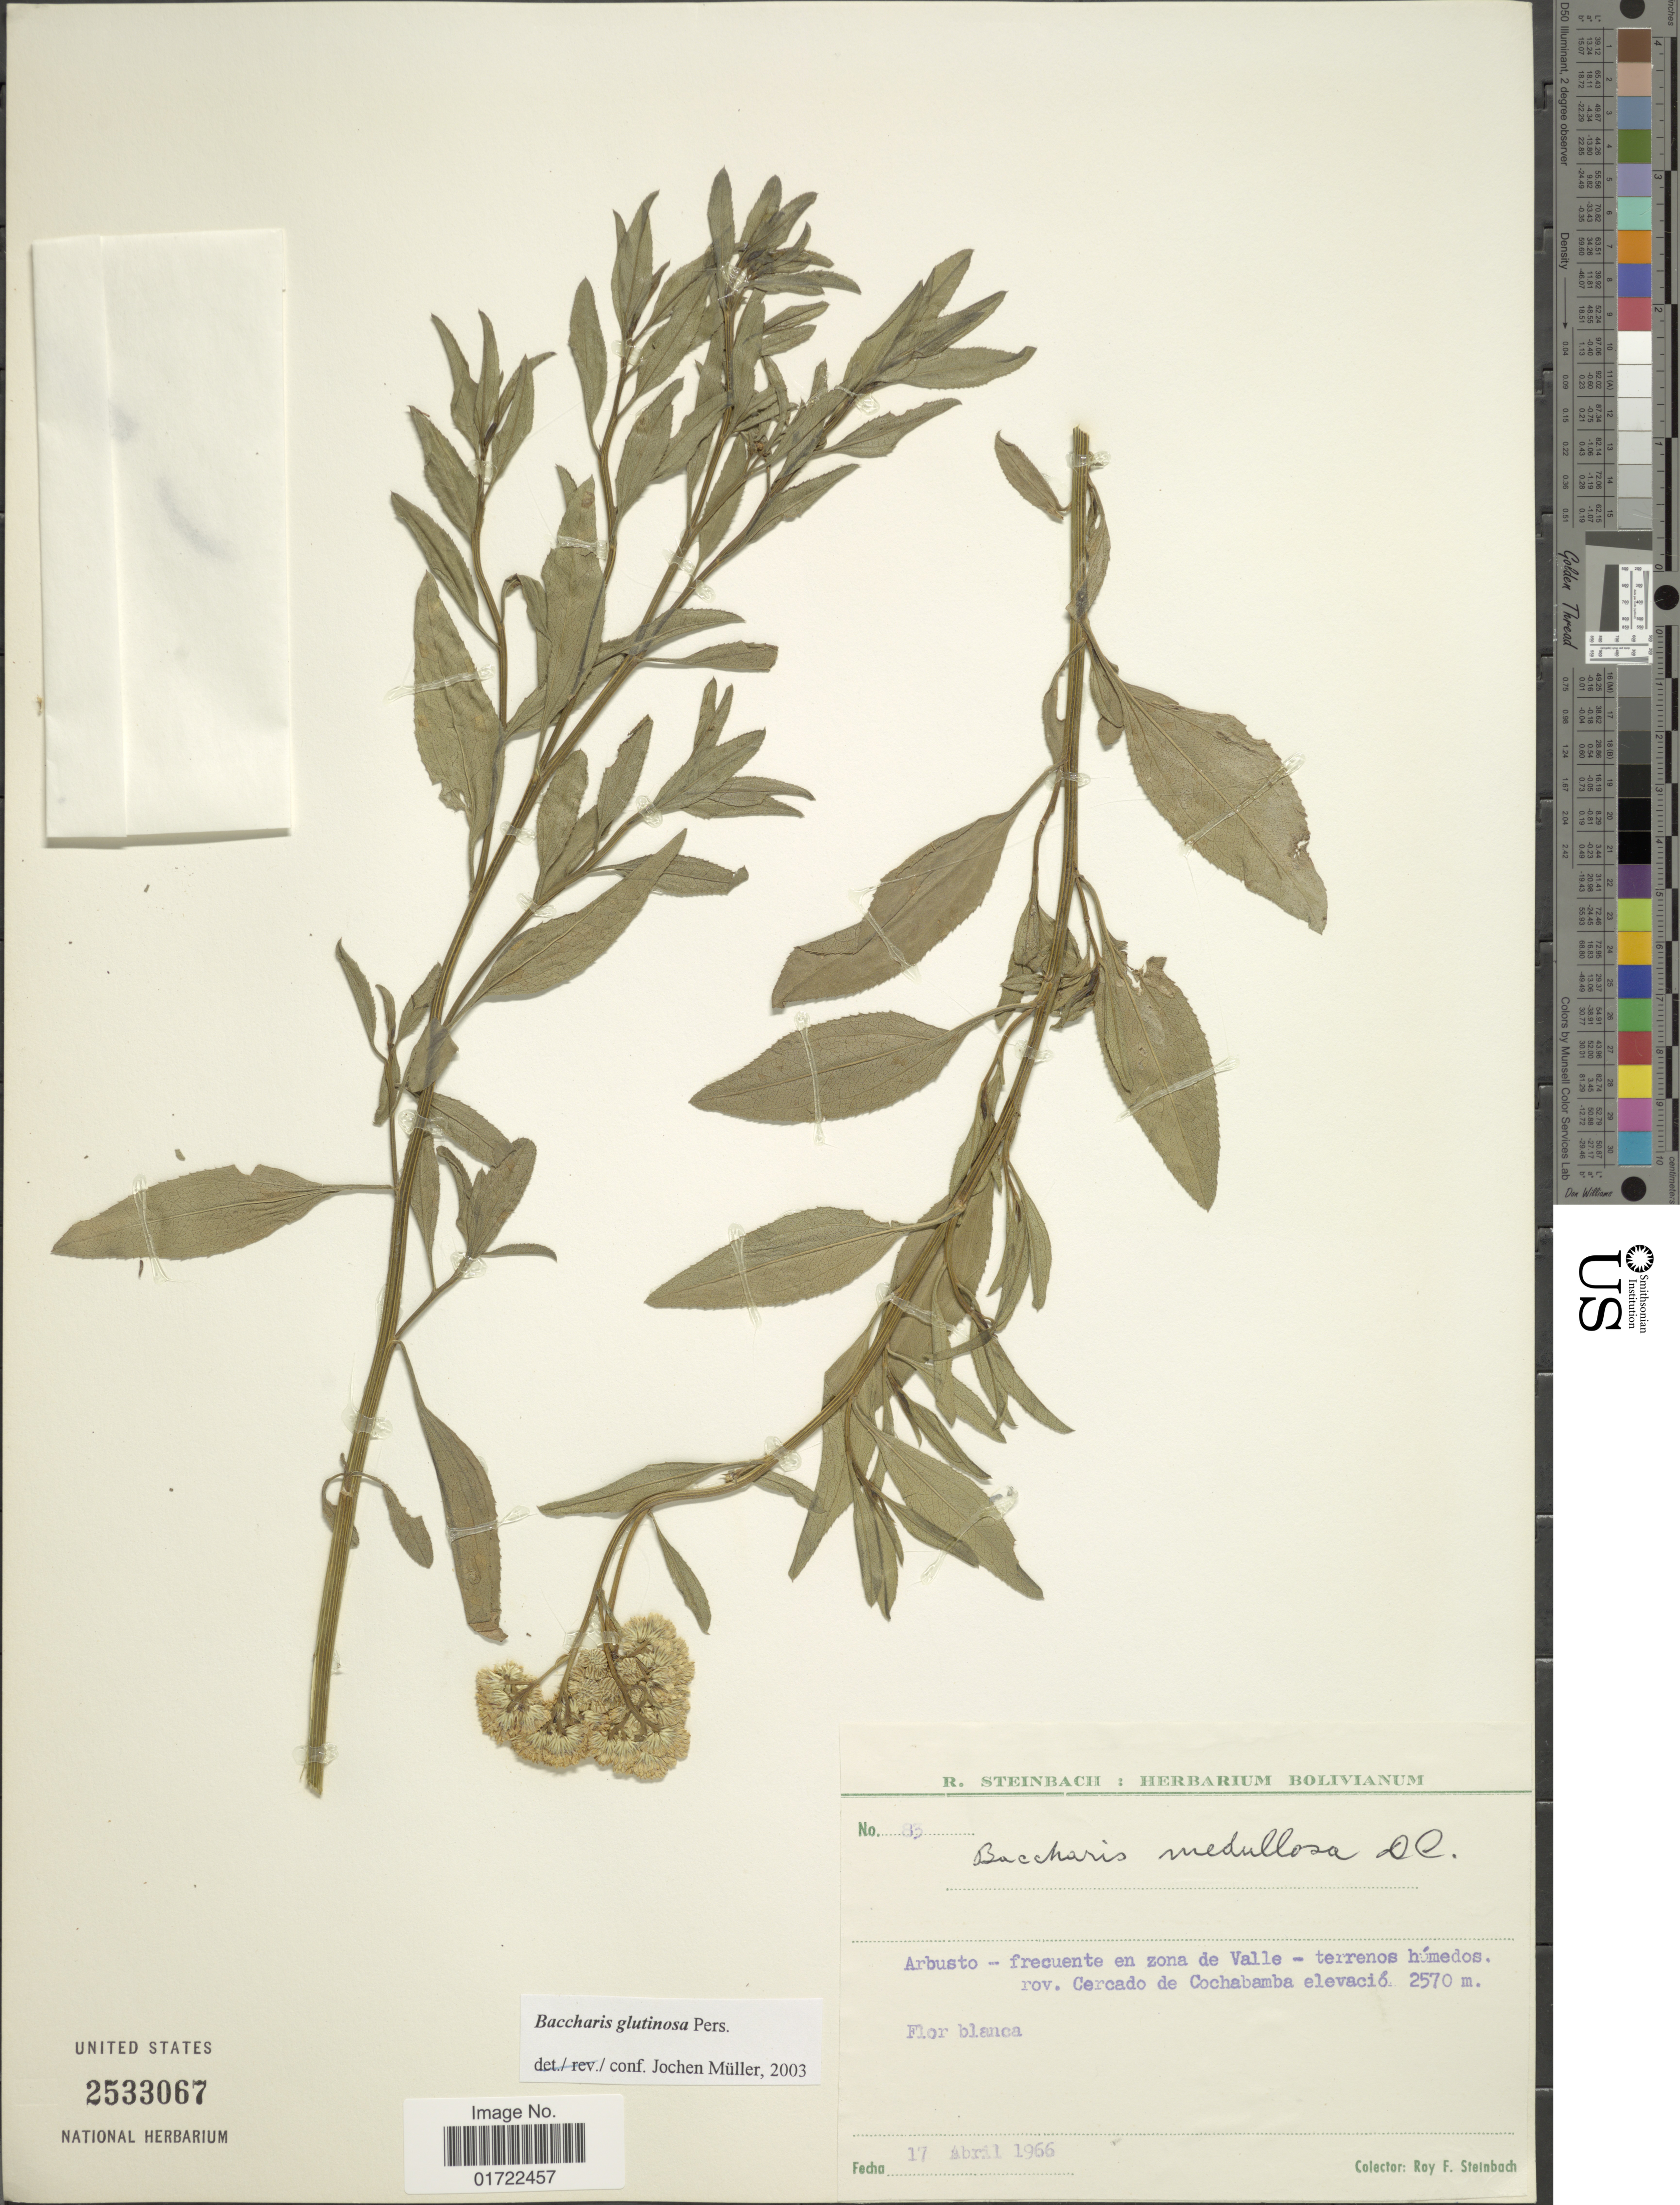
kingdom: Plantae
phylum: Tracheophyta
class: Magnoliopsida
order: Asterales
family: Asteraceae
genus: Baccharis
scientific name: Baccharis glutinosa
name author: Pers.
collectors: R. F. Steinbach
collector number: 83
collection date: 1966-04-17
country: Bolivia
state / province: Cochabamba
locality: Arbusto - frecuente en zona de Valle - terrenos humedos. Prov. Cercado de Cochabamba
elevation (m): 2570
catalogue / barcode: US 2533067